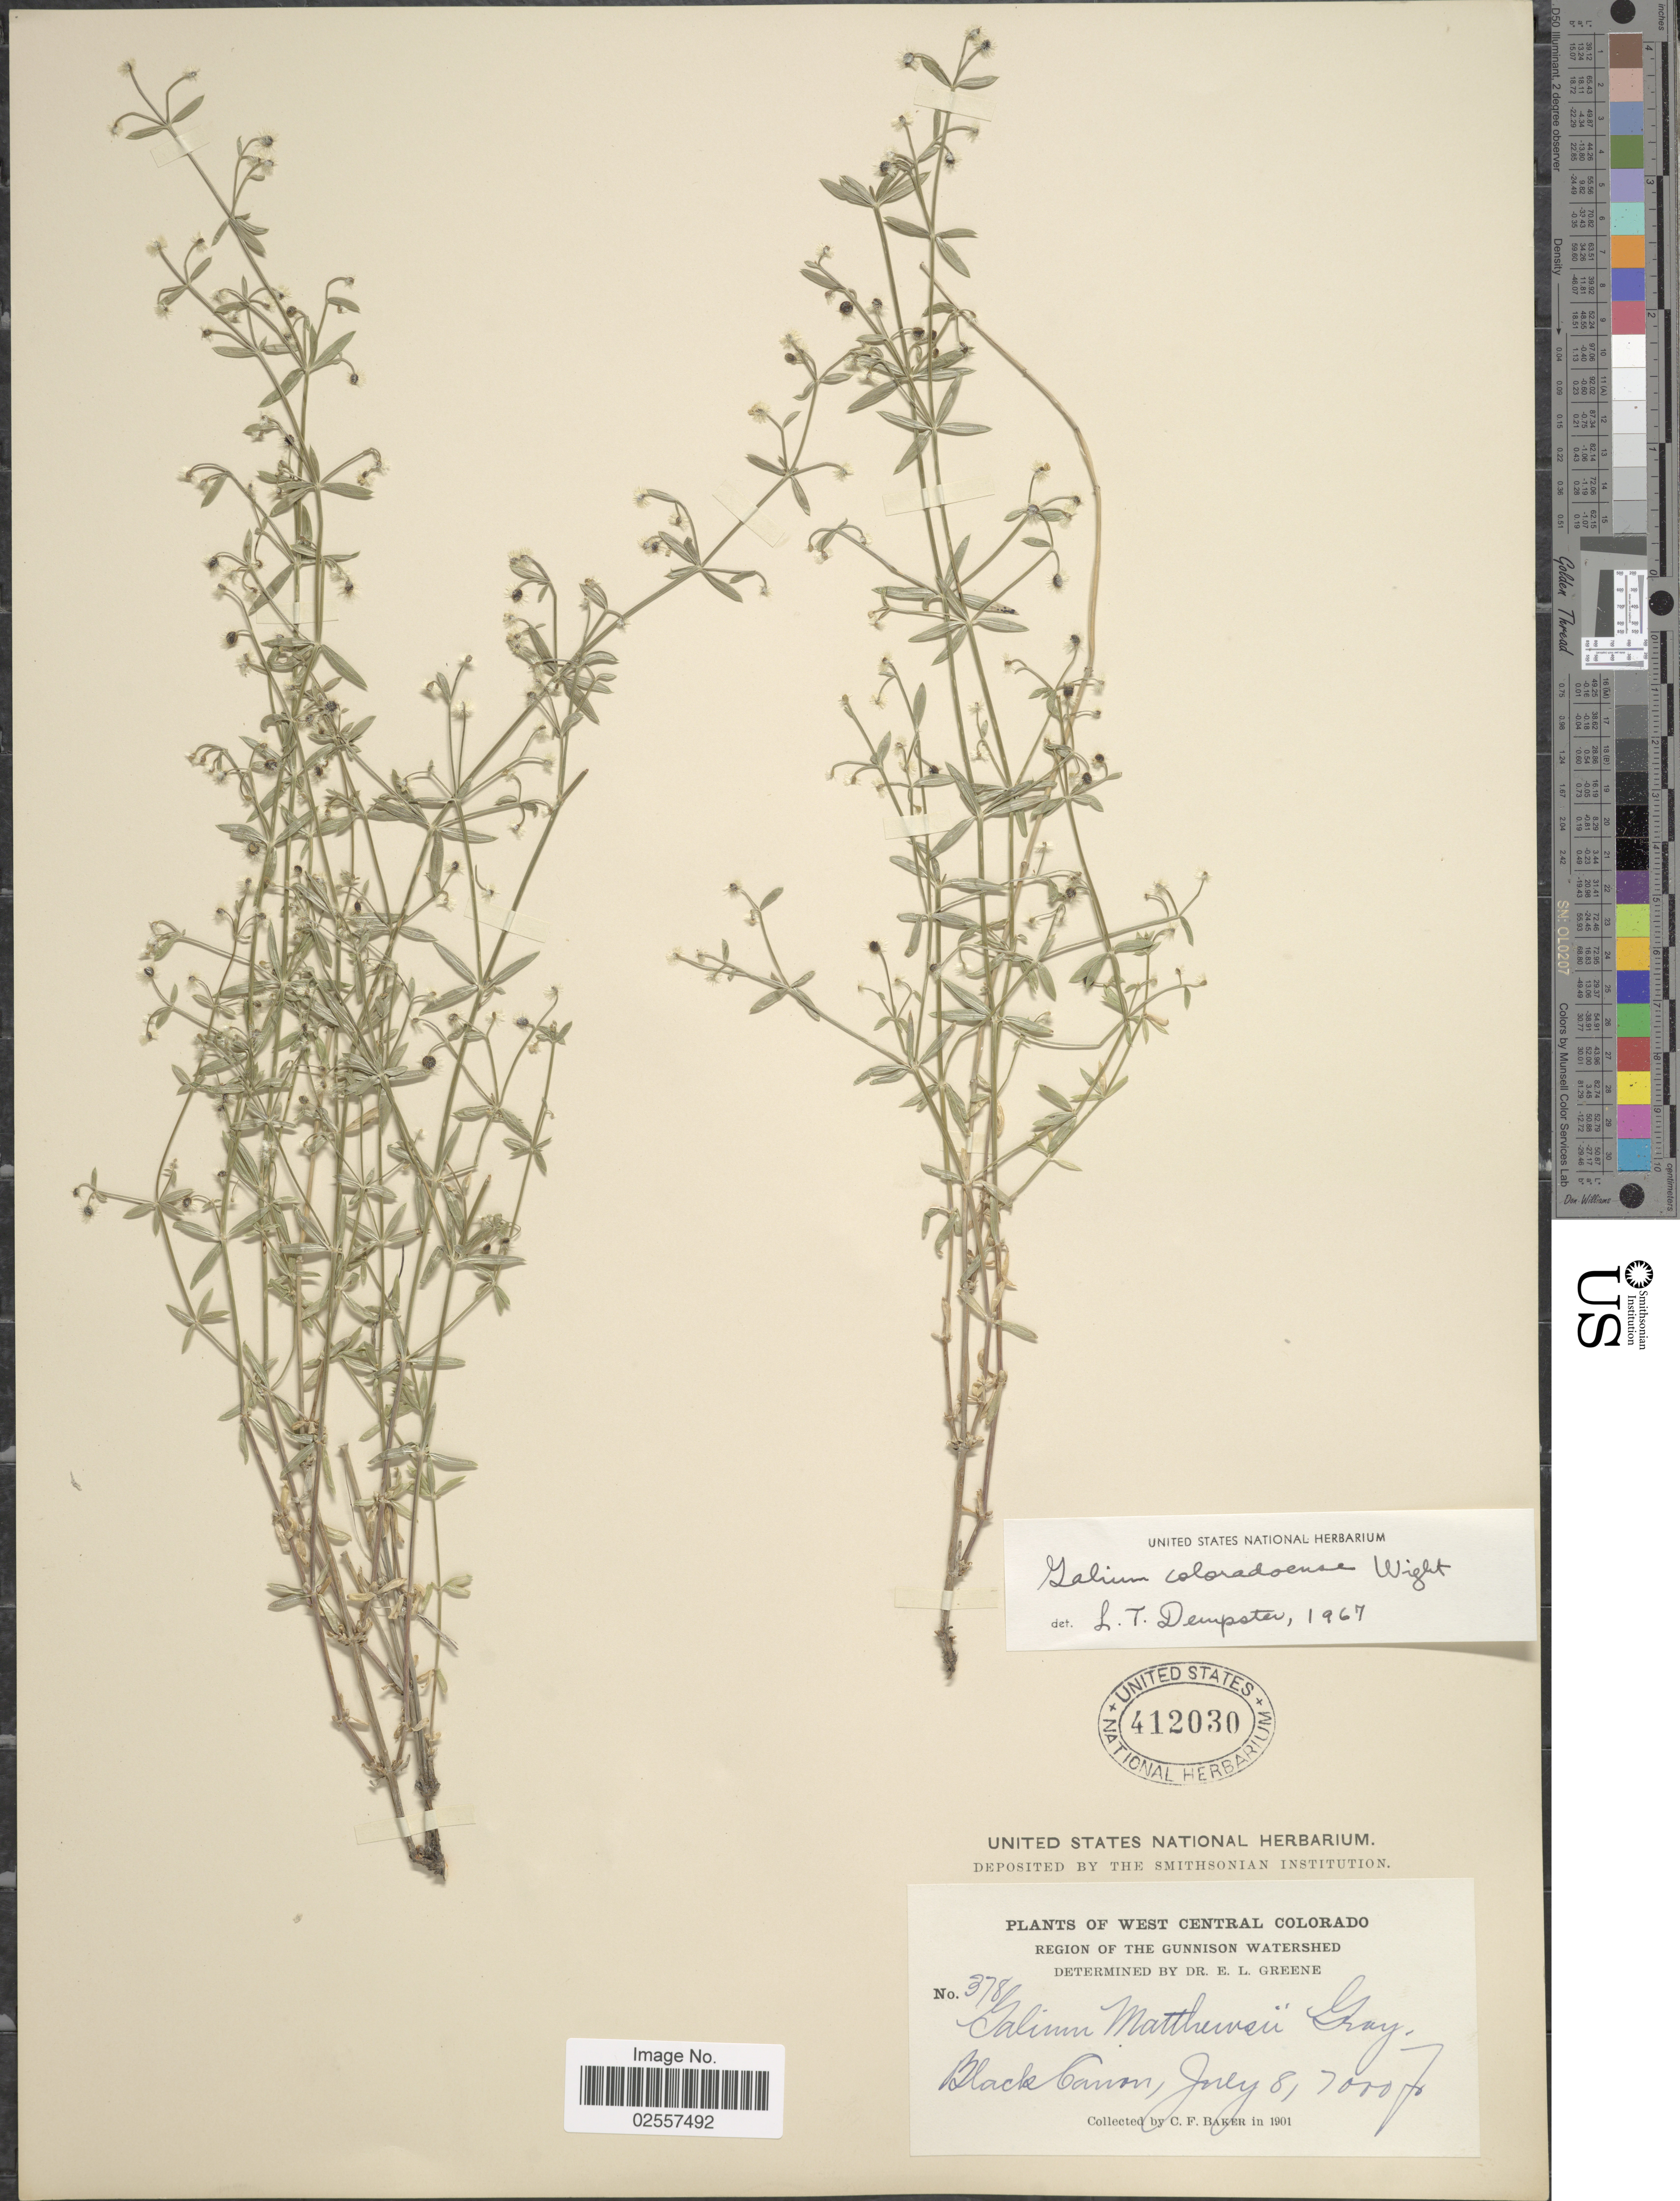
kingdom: Plantae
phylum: Tracheophyta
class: Magnoliopsida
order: Gentianales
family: Rubiaceae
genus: Galium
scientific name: Galium coloradoense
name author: W.F. Wright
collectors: C. F. Baker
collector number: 378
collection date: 1901-07-08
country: United States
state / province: Colorado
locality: West Central Colorado, Region of The Gunnison Watershed, Black Canon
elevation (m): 2134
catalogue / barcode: US 412030